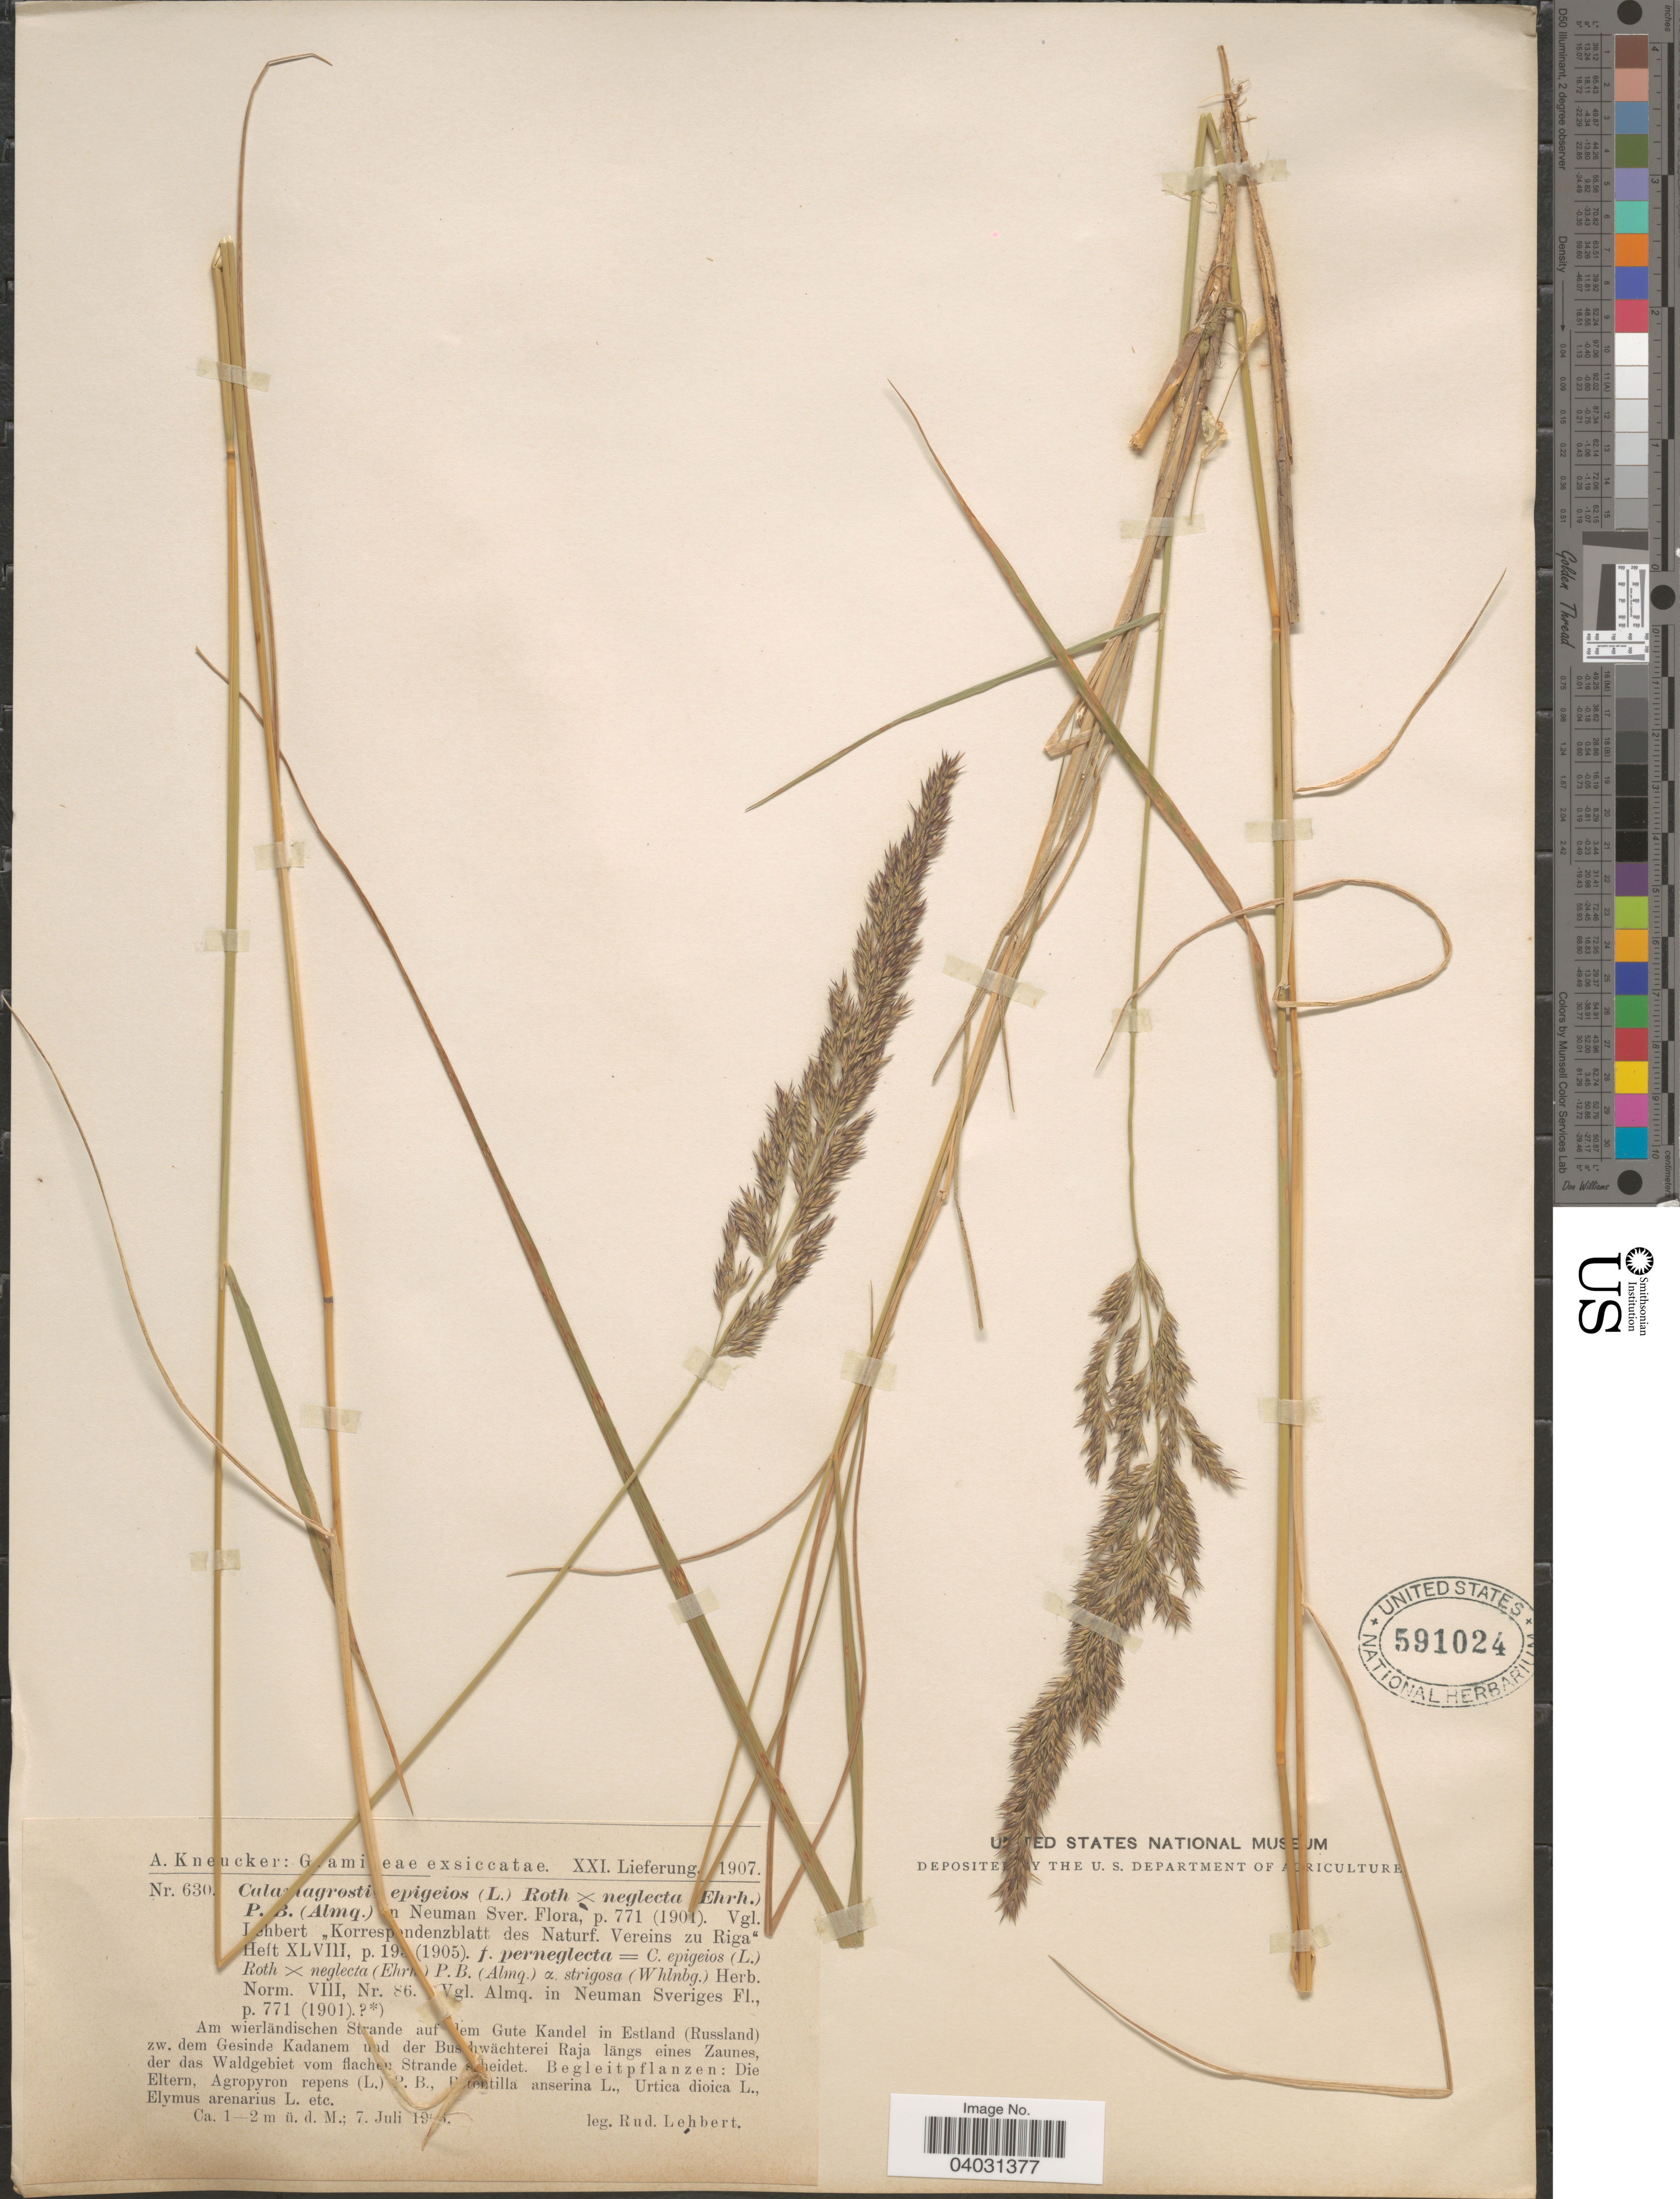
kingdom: Plantae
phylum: Tracheophyta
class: Liliopsida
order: Poales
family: Poaceae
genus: Calamagrostis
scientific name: Calamagrostis epigeios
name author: (L.) Roth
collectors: R. Lehbert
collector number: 630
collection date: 1945-07-07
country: Estonia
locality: Am wierländischen Strande auf dem Gute Kandel in Estland (Russland) zw. dem Gesinde Kadanem und der Bushwächterei Raja längs eines Zaunes, der das Waldgebiet vom flacher Strande s [illegible text]heidet.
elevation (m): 1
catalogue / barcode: US 591024